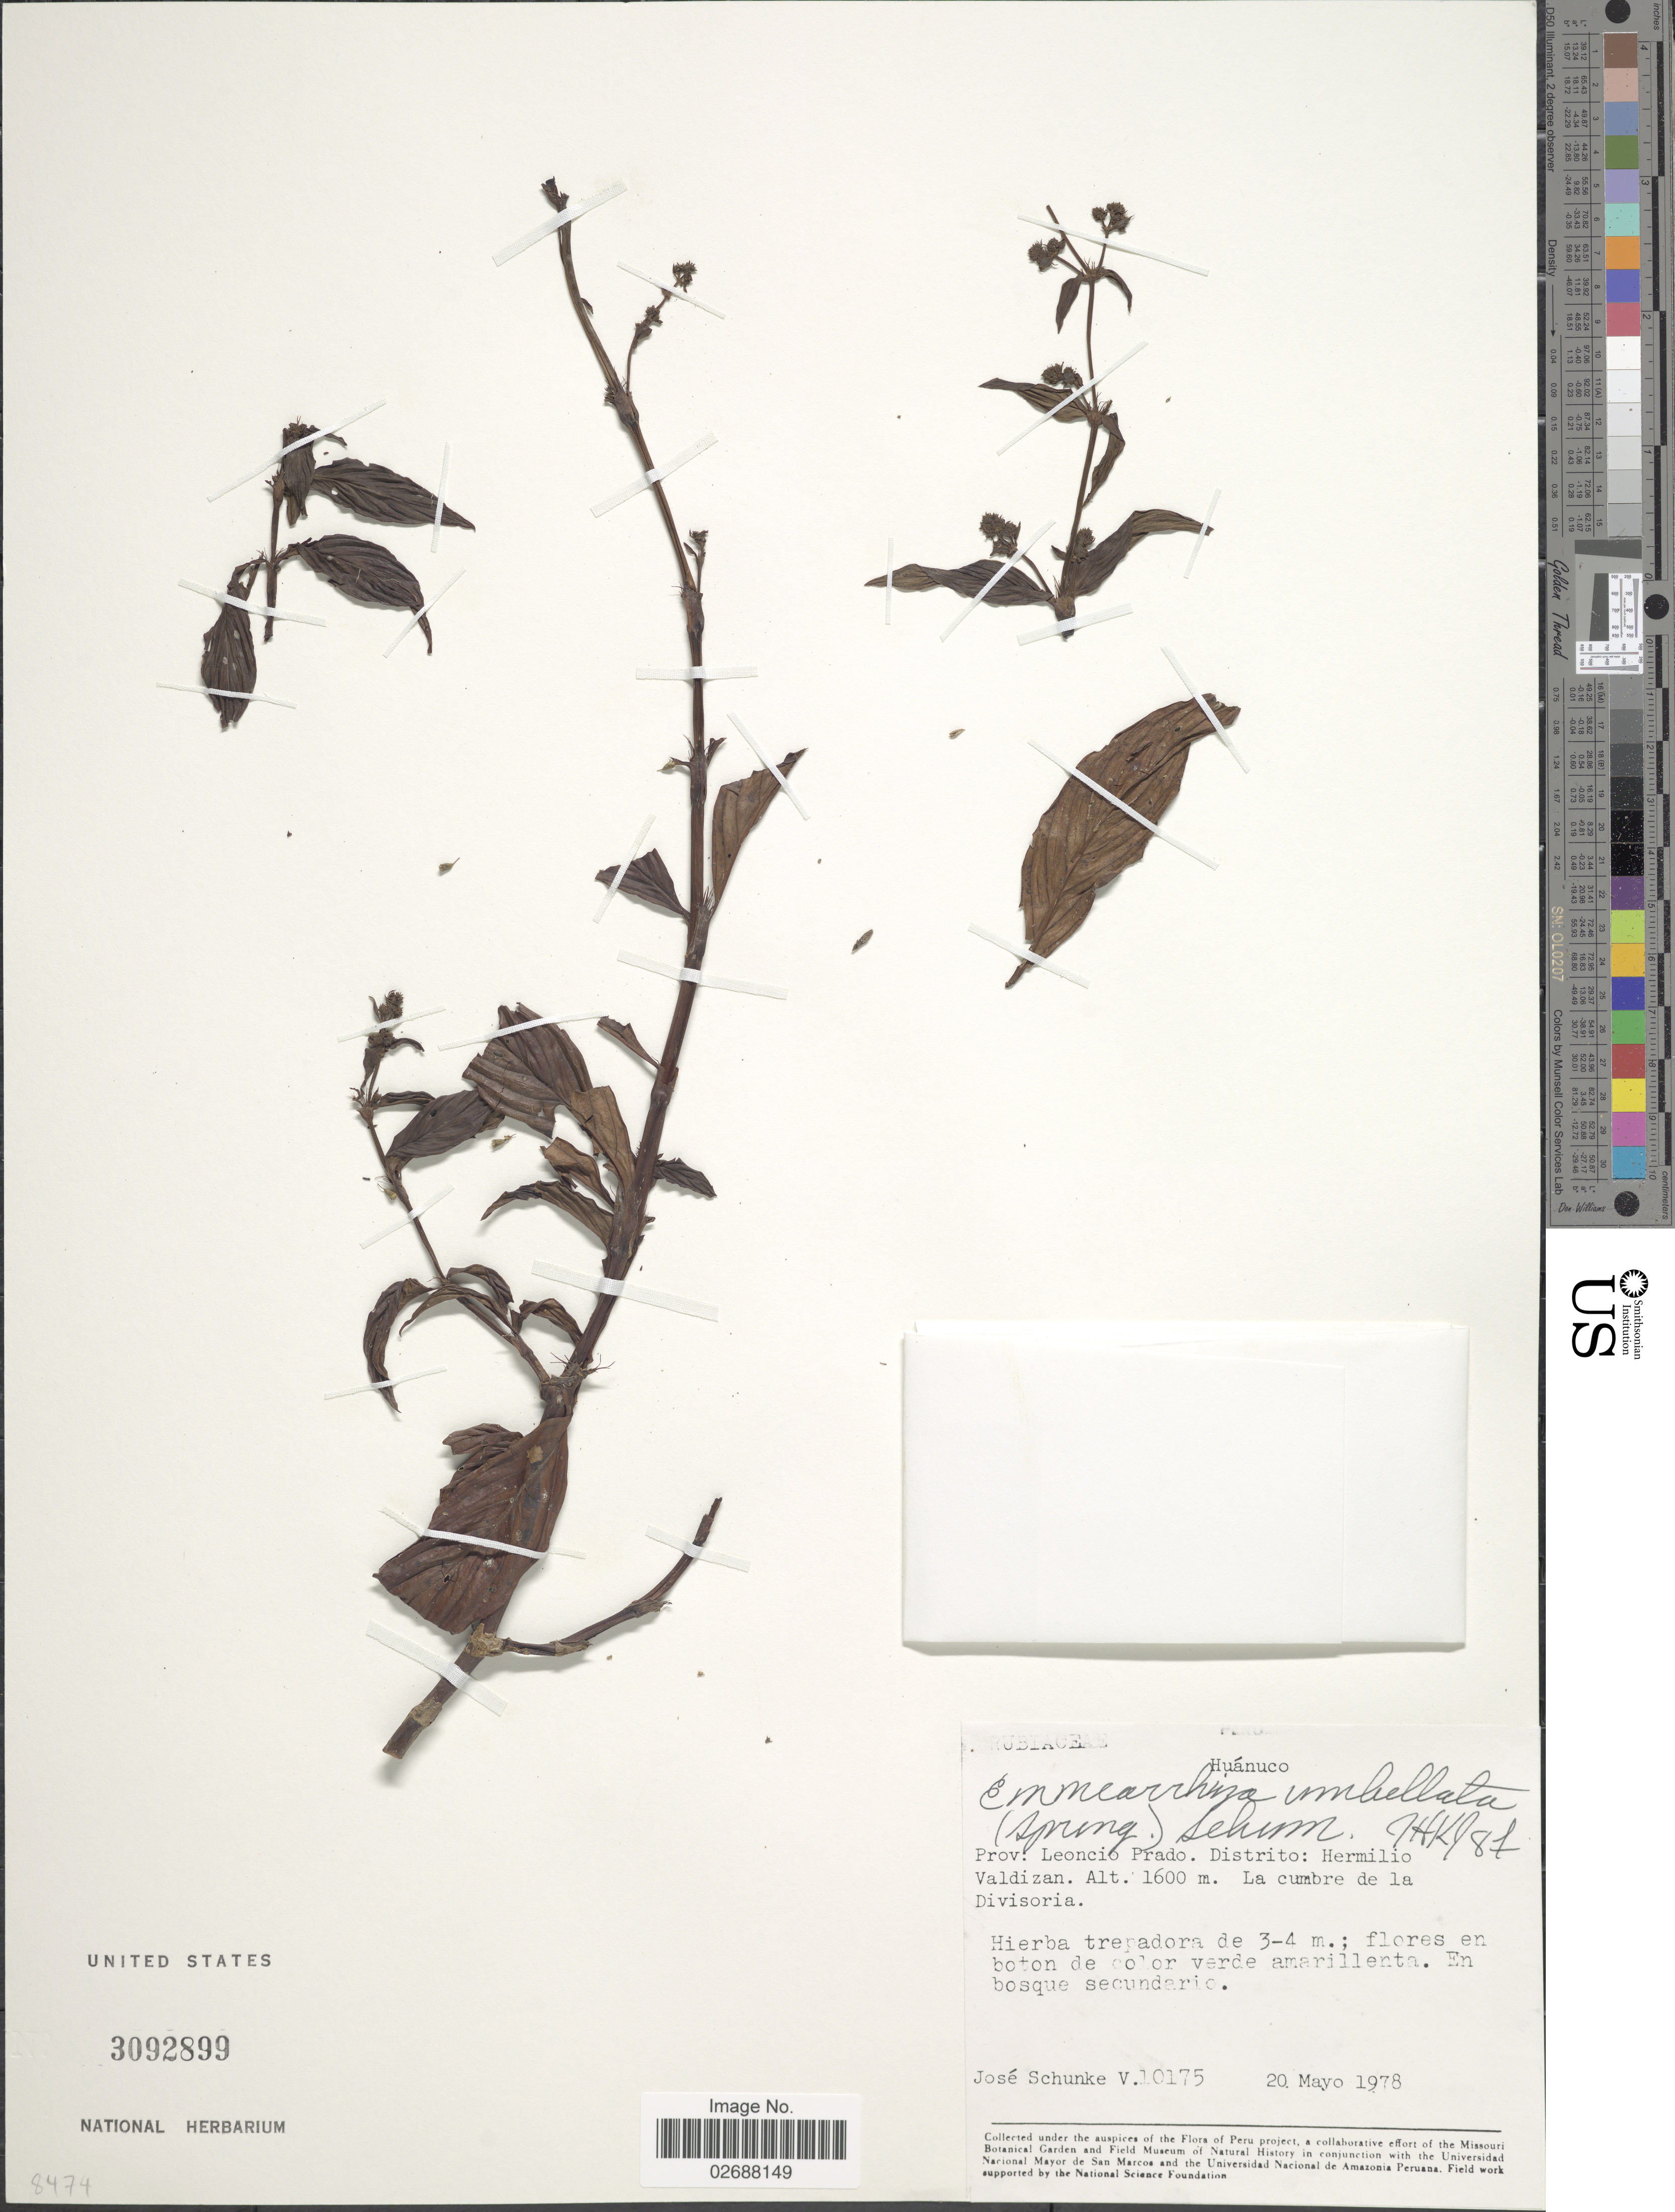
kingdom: Plantae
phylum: Tracheophyta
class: Magnoliopsida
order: Gentianales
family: Rubiaceae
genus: Emmeorhiza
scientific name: Emmeorhiza umbellata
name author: (Spreng.) K. Schum.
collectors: J. Schunke Vigo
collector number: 10175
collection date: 1978-05-20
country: Peru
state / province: Huánuco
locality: Prov. Leonico Prado. Distrito: Hermilio Valdizan. La cumbre de la Divisoria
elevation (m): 1600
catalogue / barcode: US 3092899